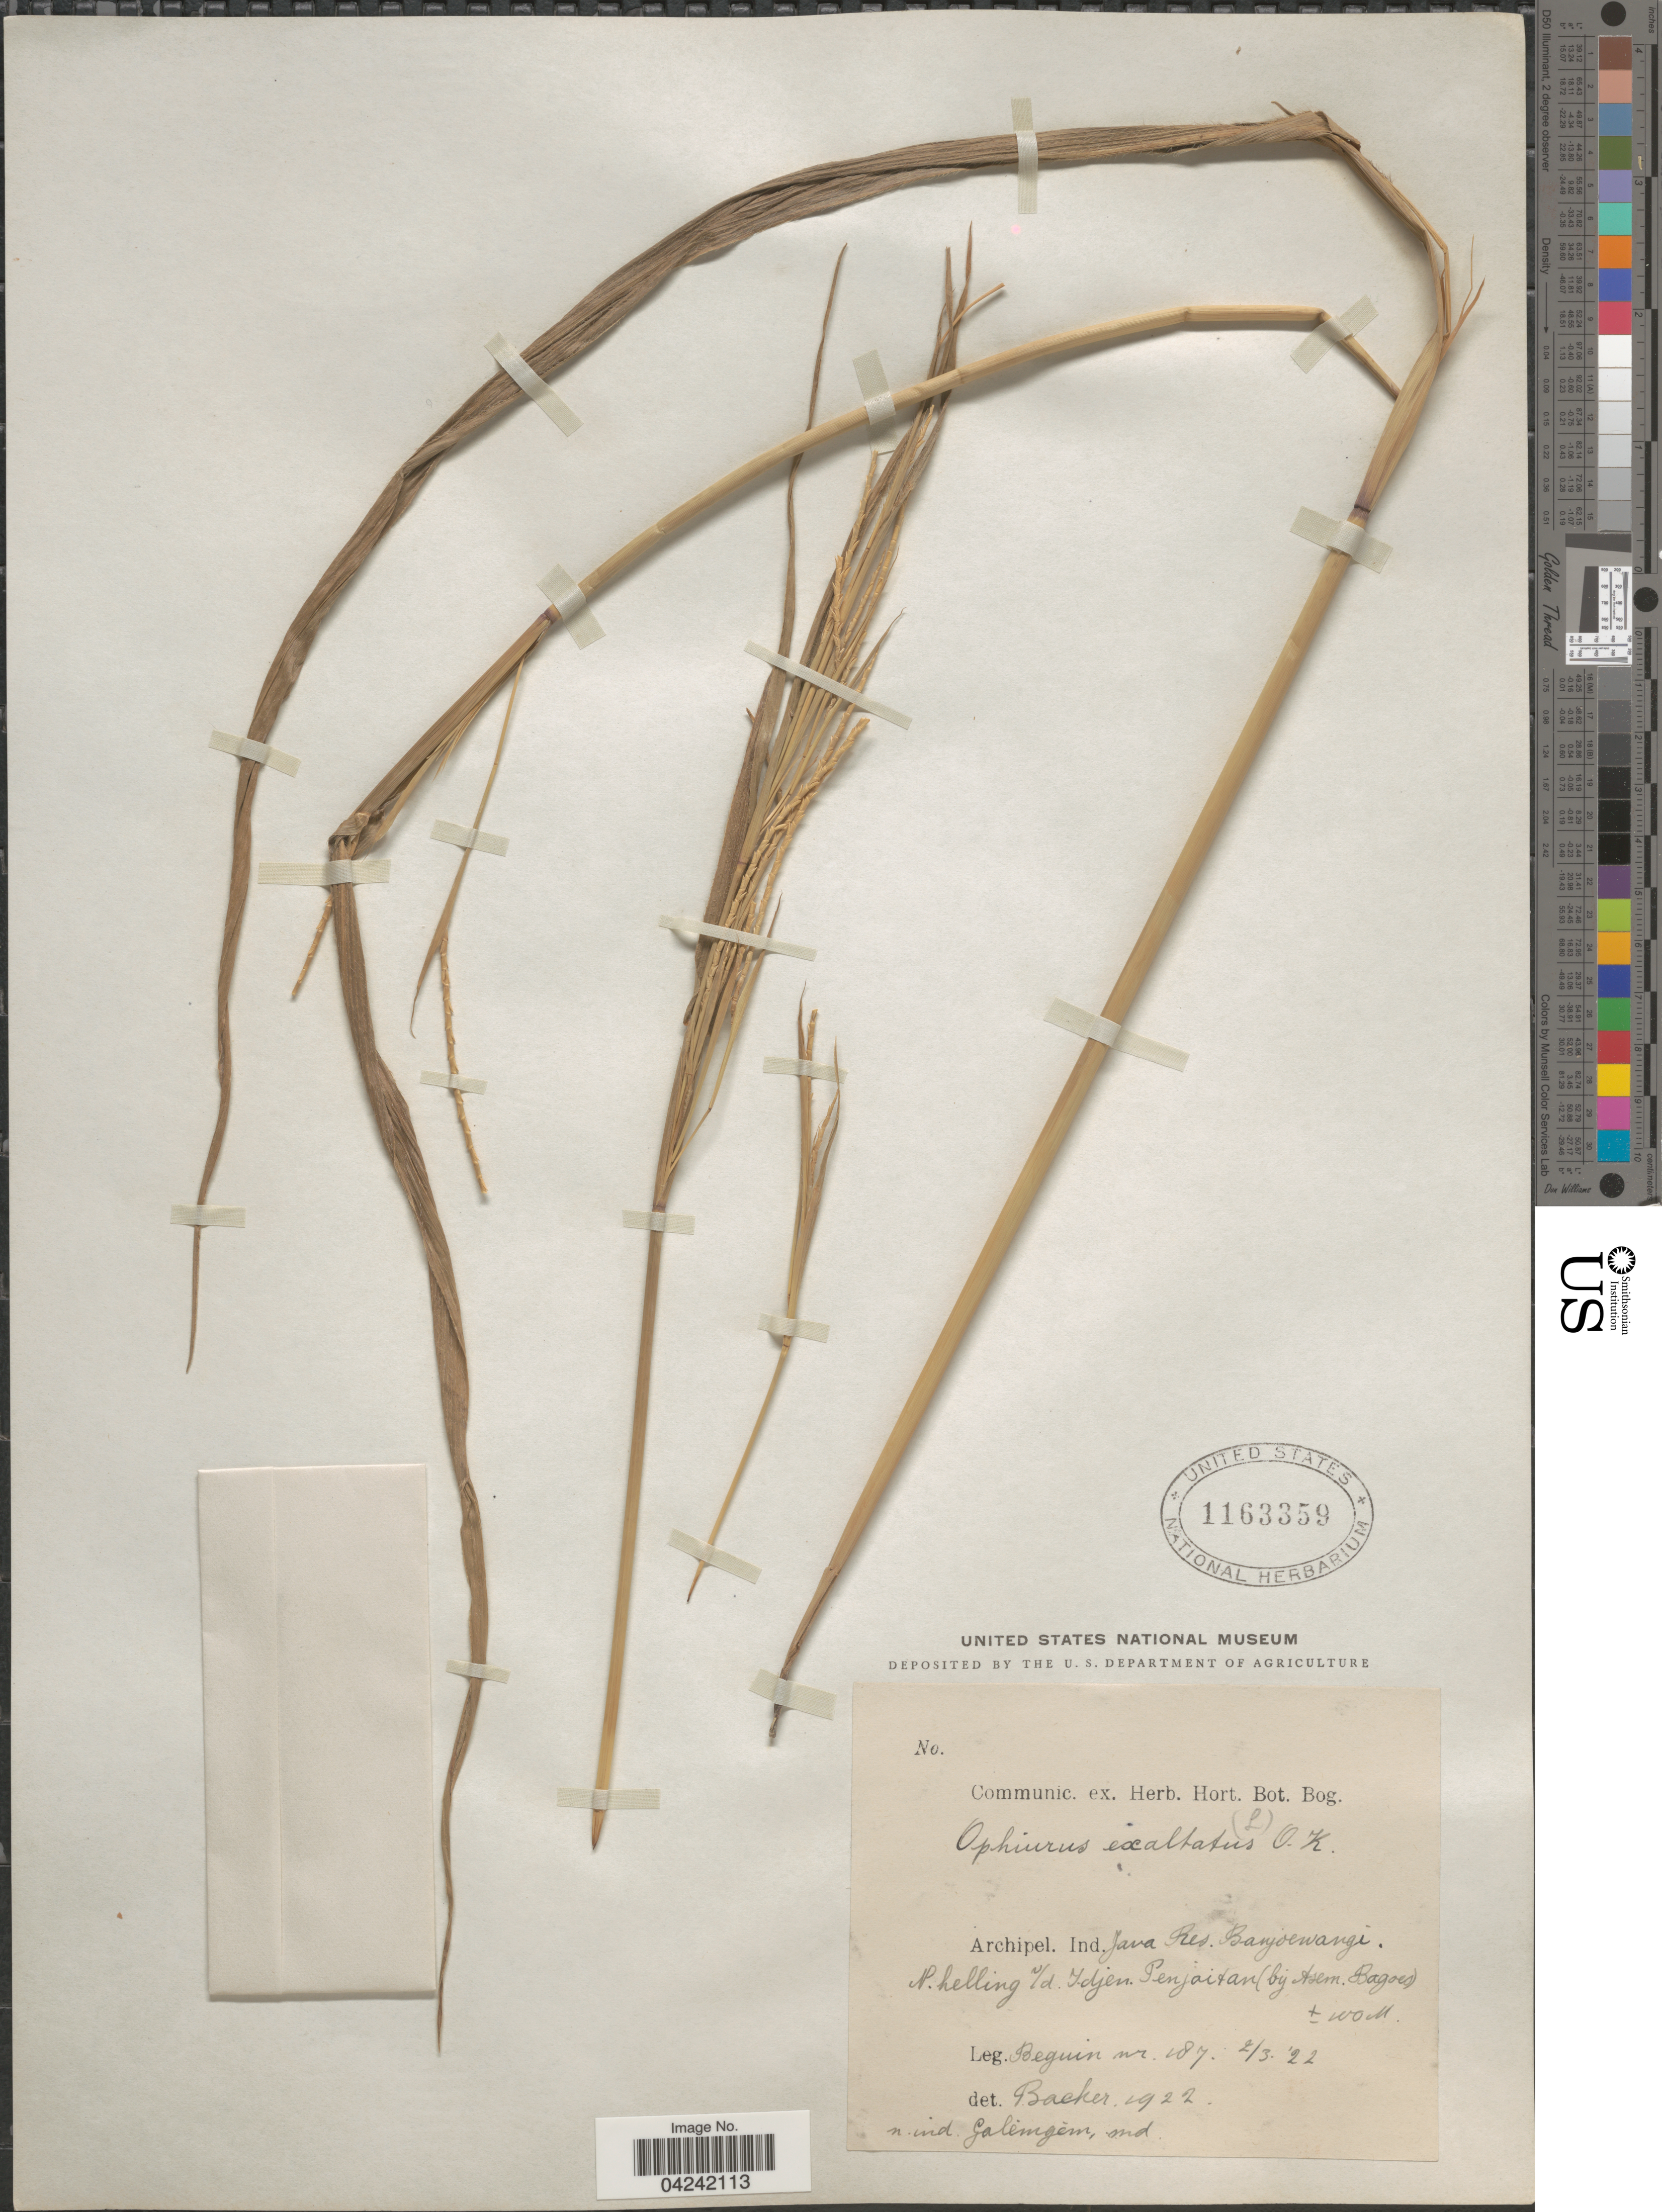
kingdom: Plantae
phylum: Tracheophyta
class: Liliopsida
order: Poales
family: Poaceae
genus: Ophiuros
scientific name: Ophiuros exaltatus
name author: (L.) Kuntze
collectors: Beguin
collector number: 187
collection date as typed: Transcribed d/m/y: 2/3/22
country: Indonesia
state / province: Java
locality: Archipel. Ind. Java Res. Banjoewangi.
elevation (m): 100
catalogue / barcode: US 1163359